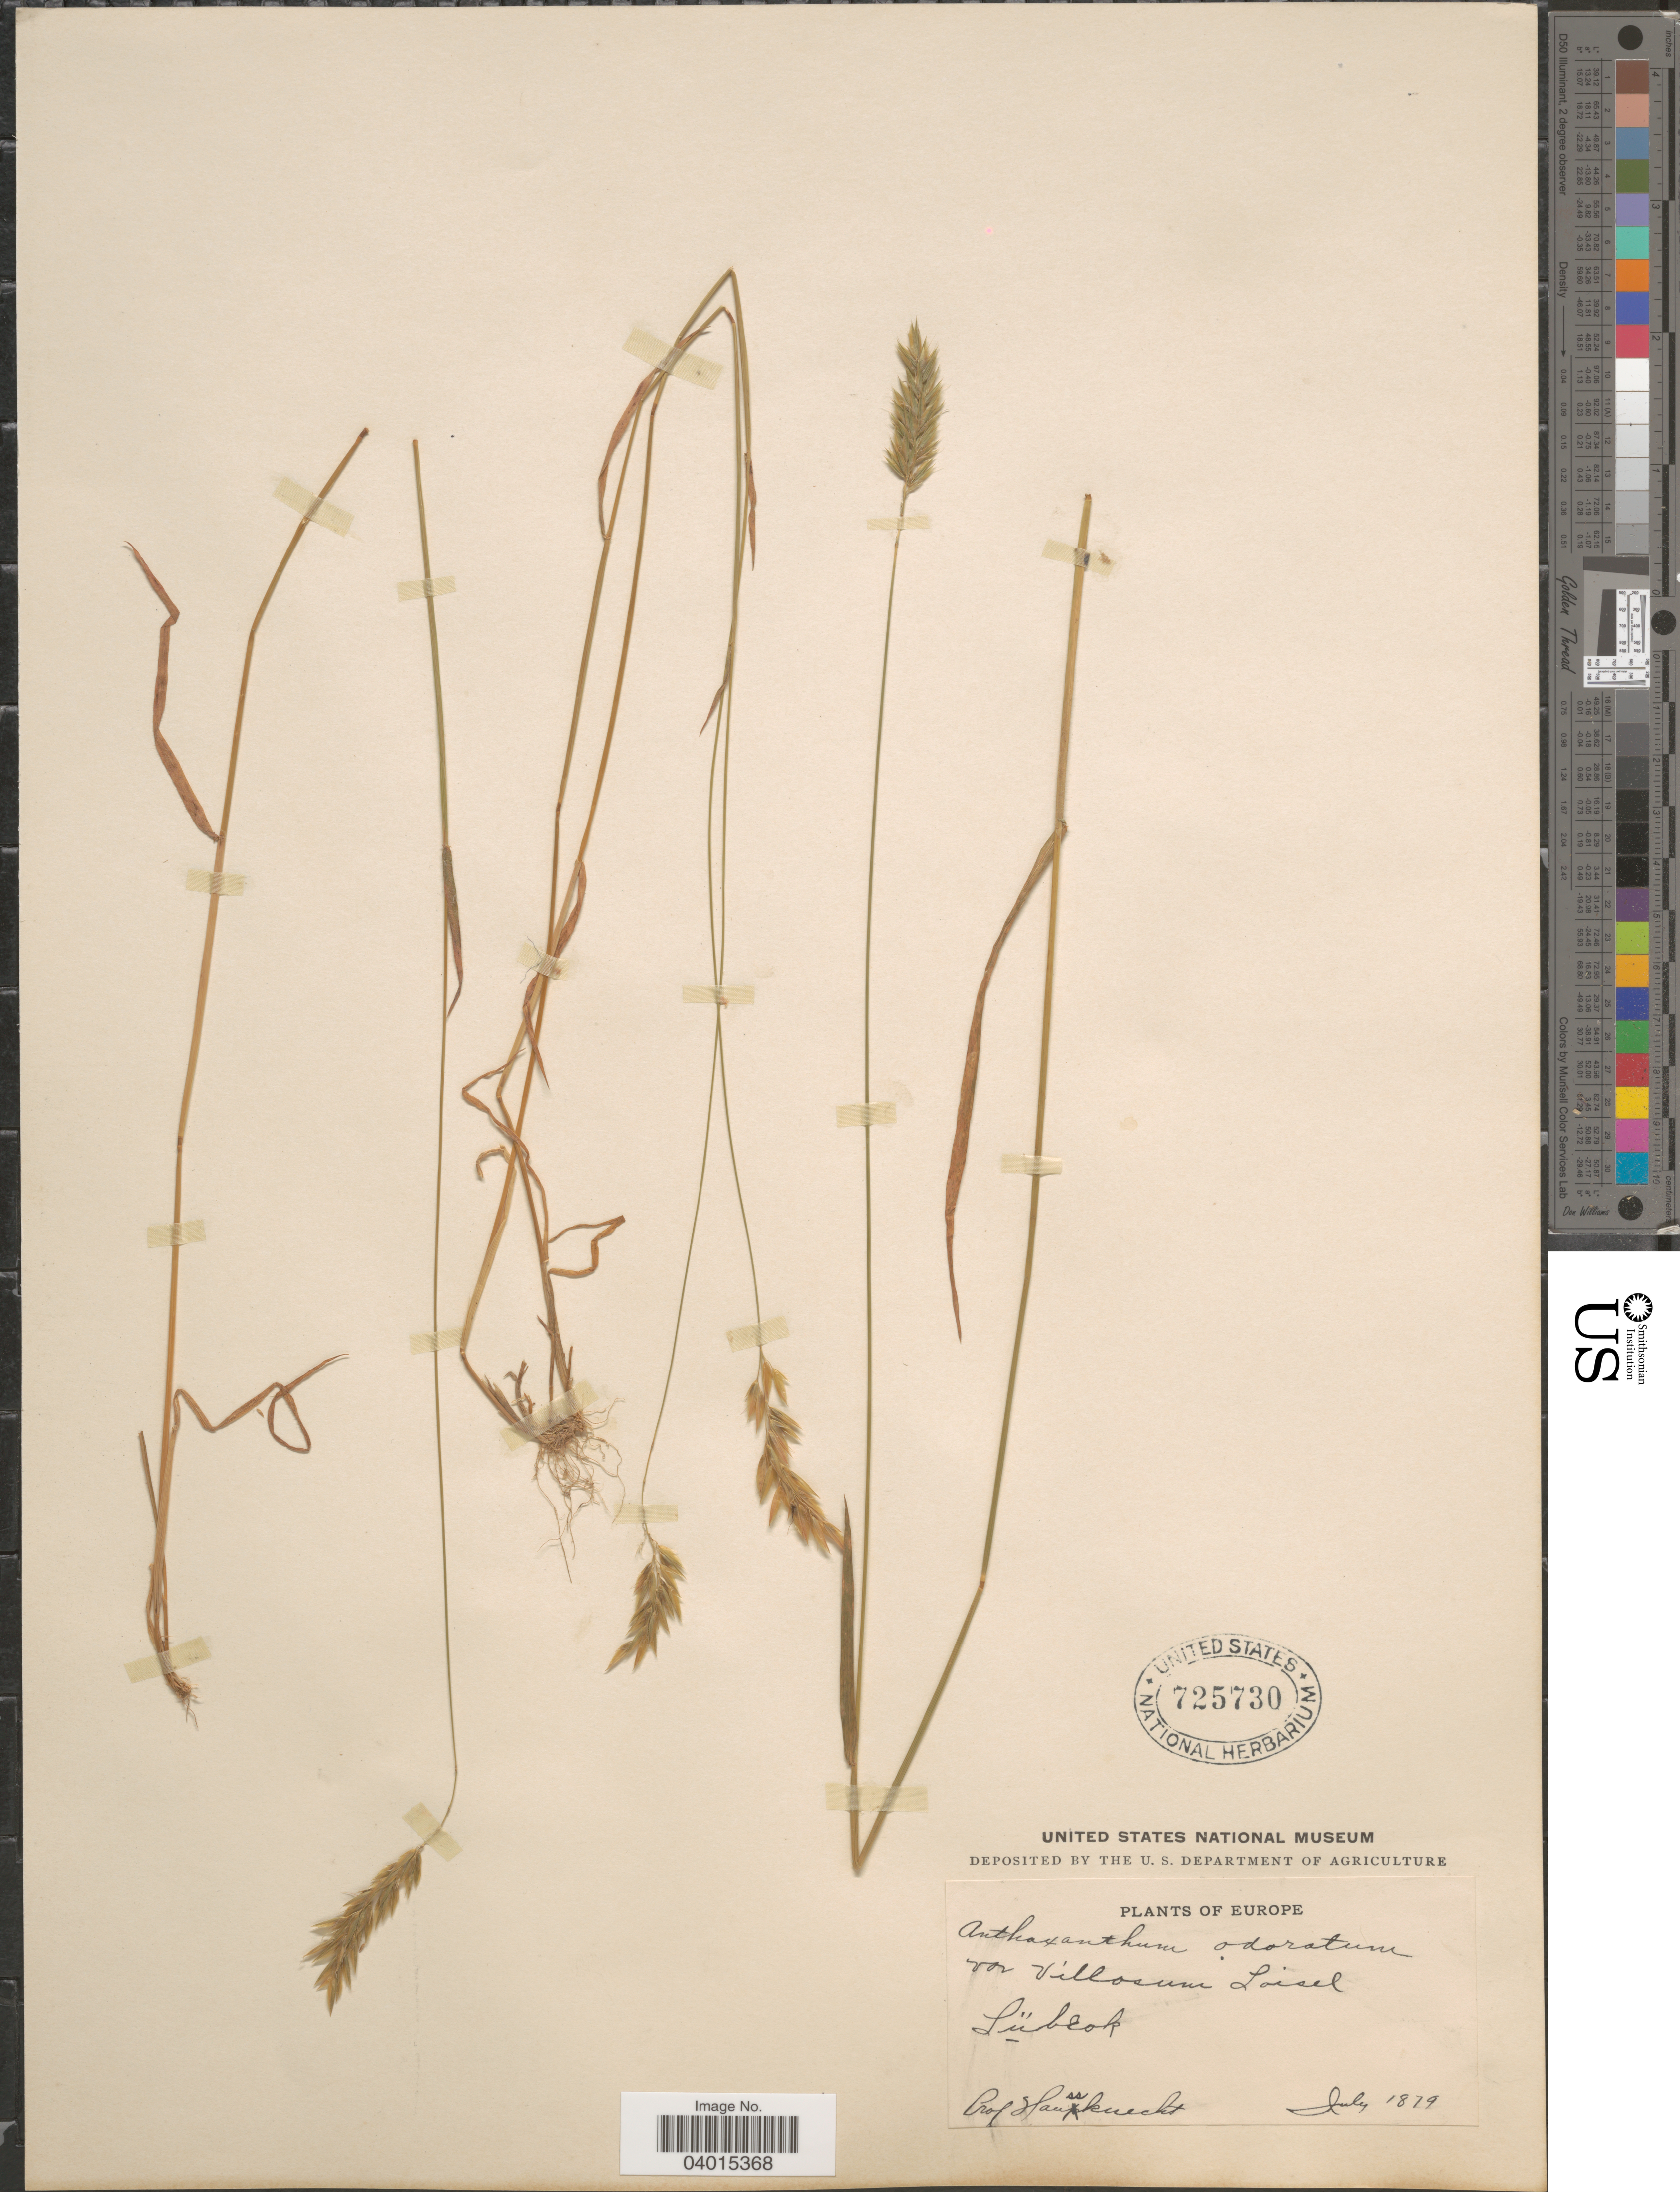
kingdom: Plantae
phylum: Tracheophyta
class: Liliopsida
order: Poales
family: Poaceae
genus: Anthoxanthum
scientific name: Anthoxanthum odoratum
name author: L.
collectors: Haussknecht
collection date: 1879-07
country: Germany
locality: Lũbeck.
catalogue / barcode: US 725730